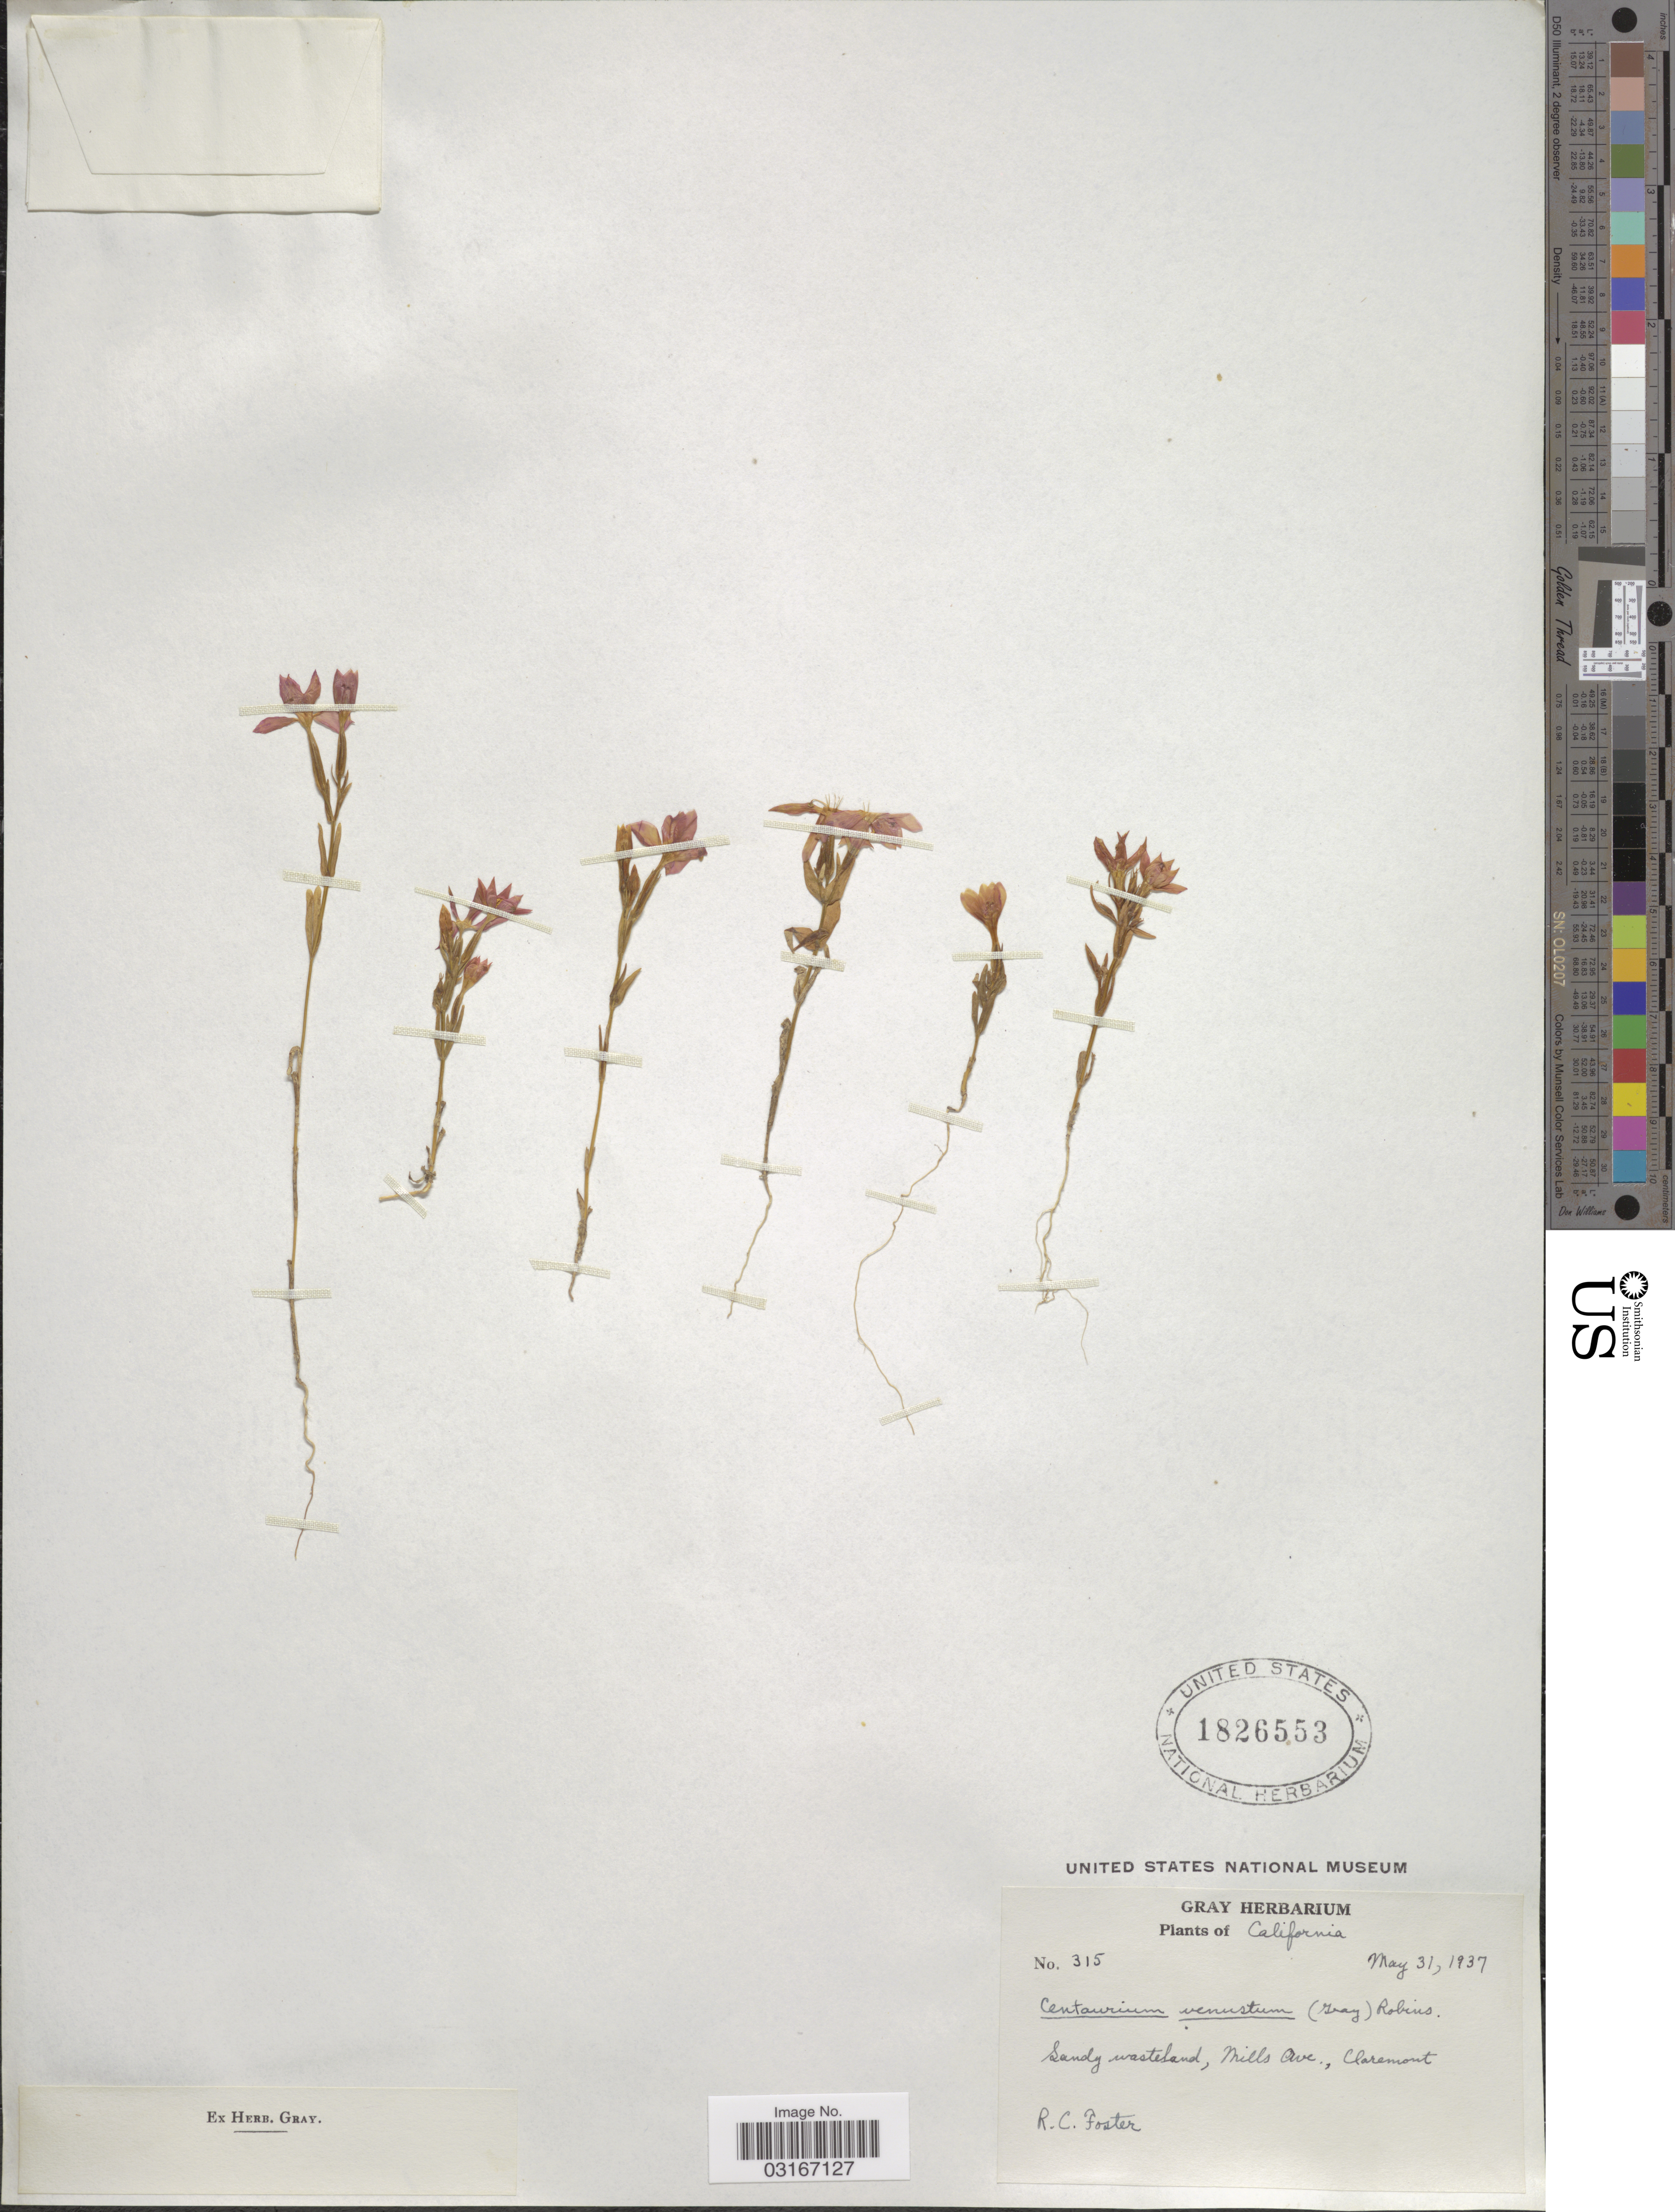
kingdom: Plantae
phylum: Tracheophyta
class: Magnoliopsida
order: Gentianales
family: Gentianaceae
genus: Centaurium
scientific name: Centaurium venustum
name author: (A. Gray) B.L. Rob.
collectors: R. C. Foster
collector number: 315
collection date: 1937-05-31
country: United States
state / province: California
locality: Sandy wasteland, Mills Ave., Claremont.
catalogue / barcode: US 1826553